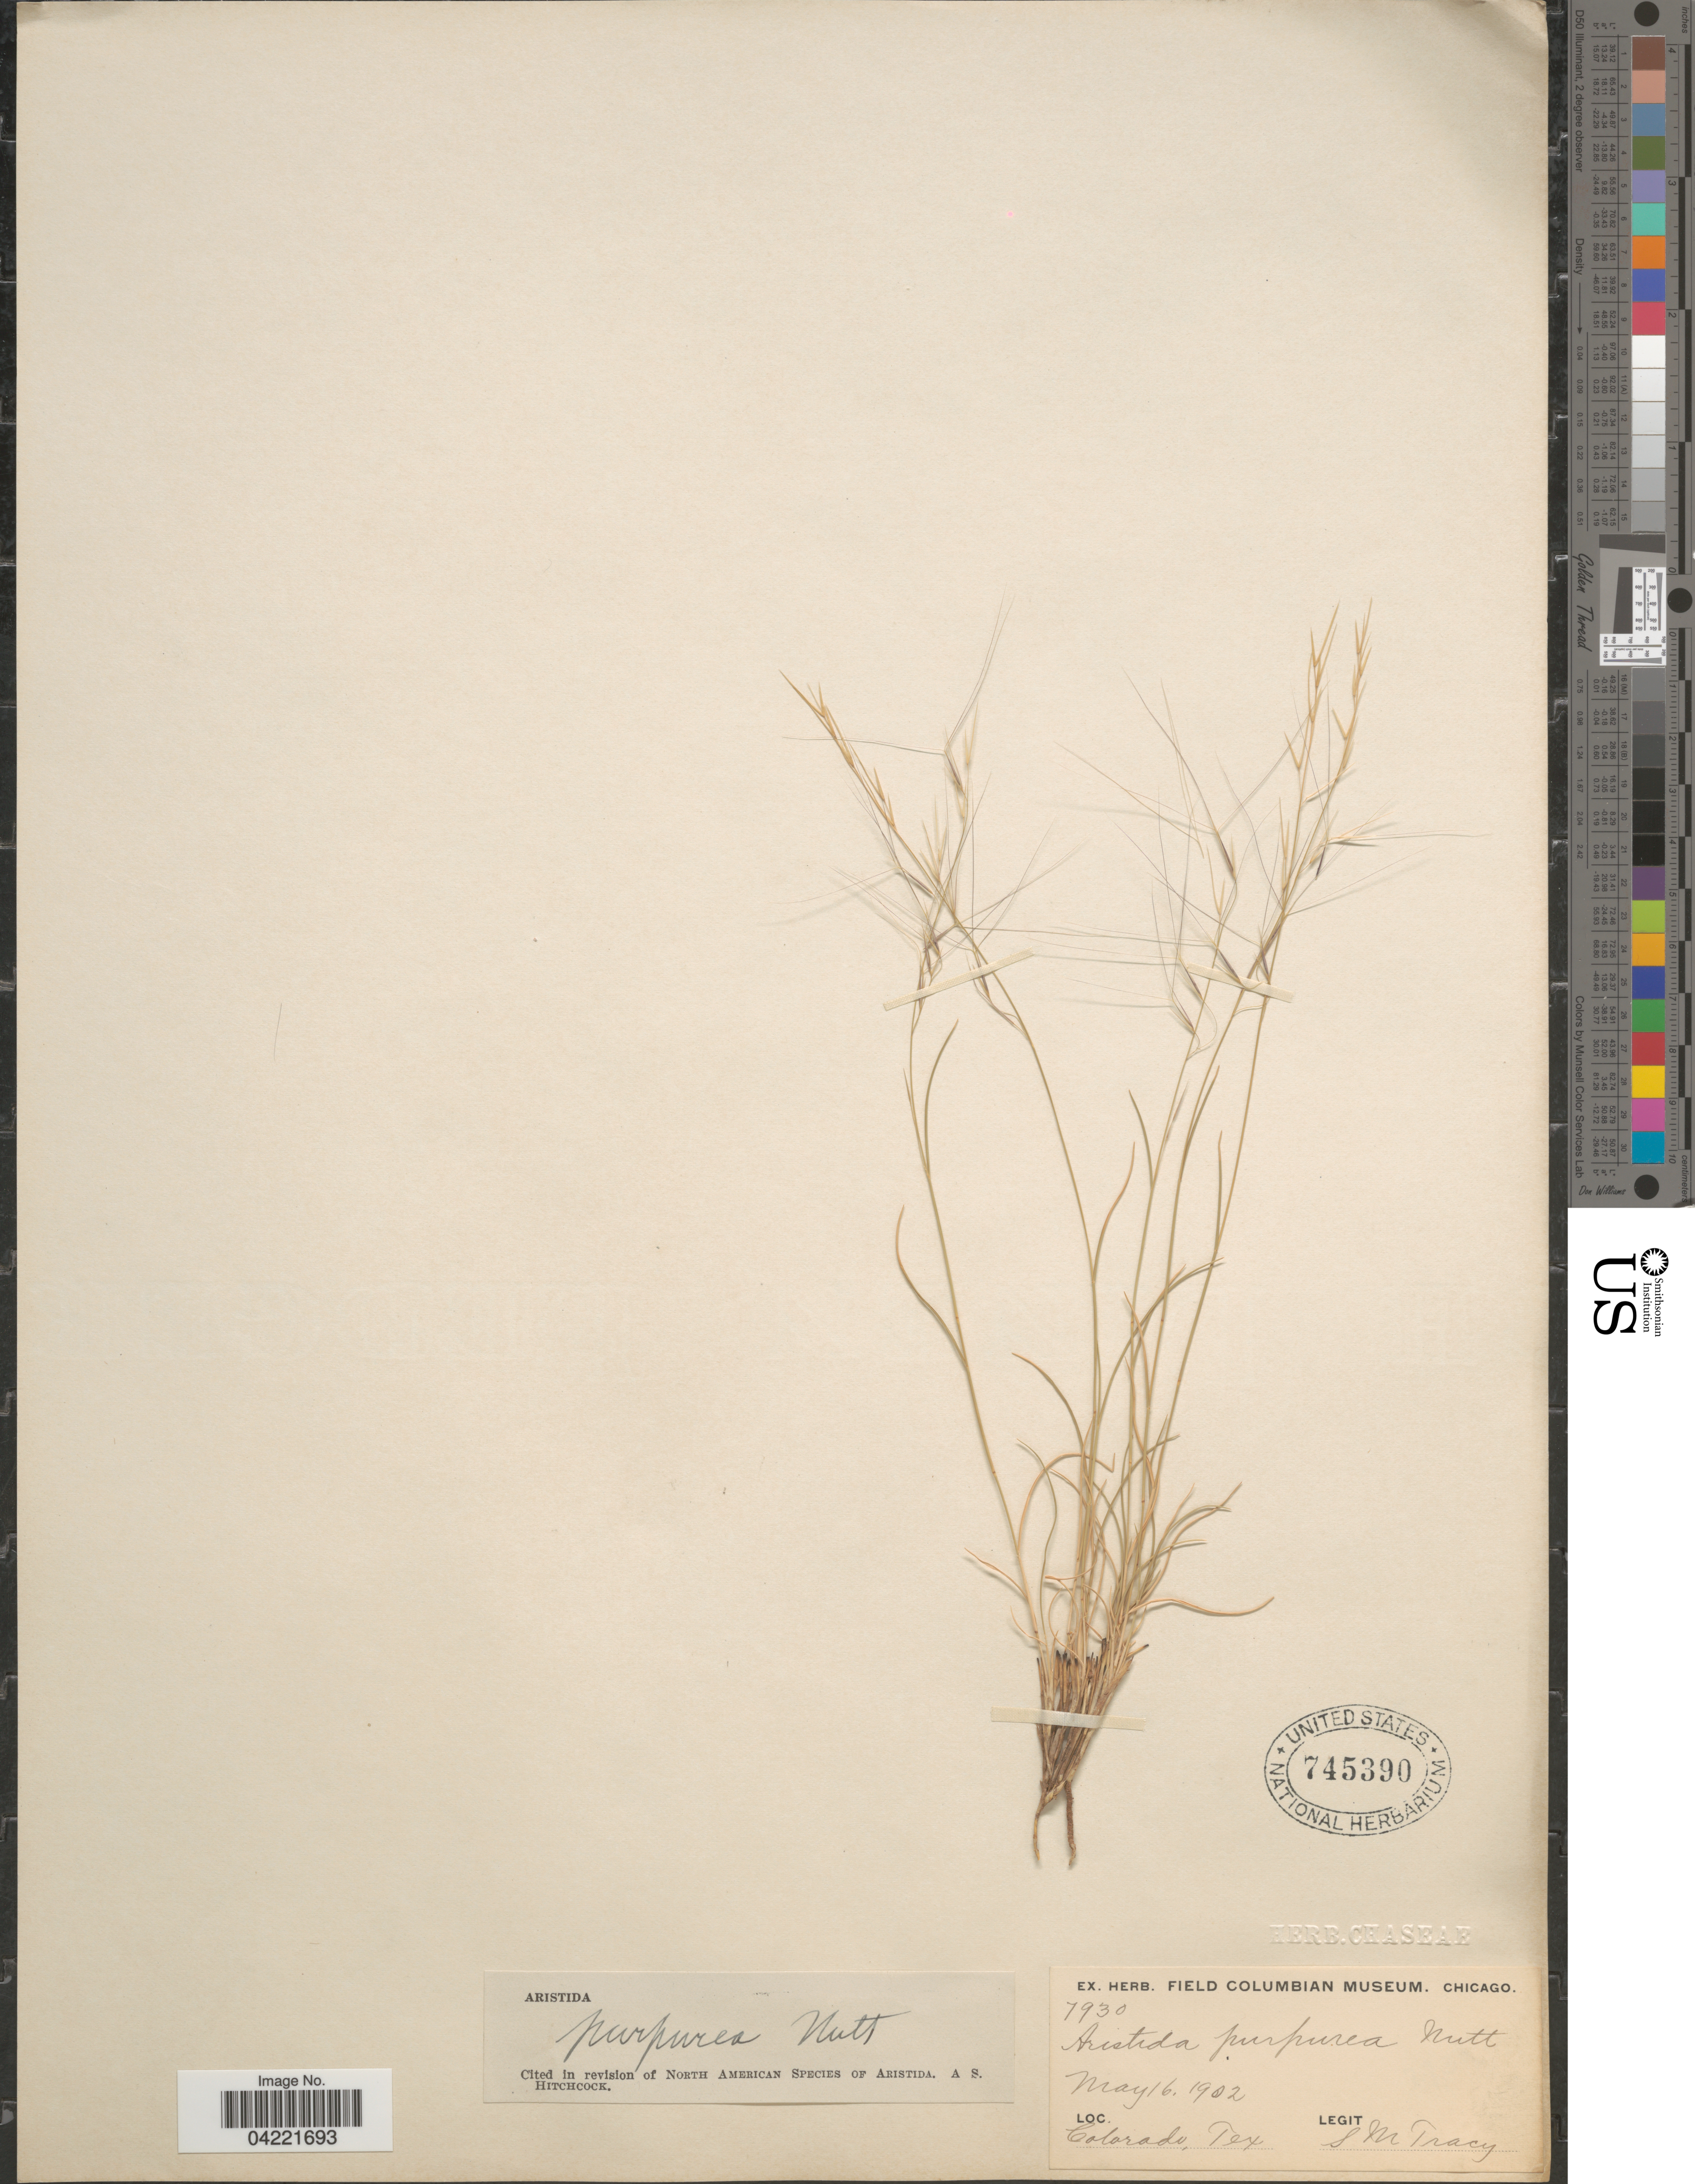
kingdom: Plantae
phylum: Tracheophyta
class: Liliopsida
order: Poales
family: Poaceae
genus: Aristida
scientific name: Aristida purpurea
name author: Nutt.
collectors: S. M. Tracy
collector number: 7930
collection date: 1902-05-16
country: United States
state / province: Texas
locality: Colorado.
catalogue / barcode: US 745390